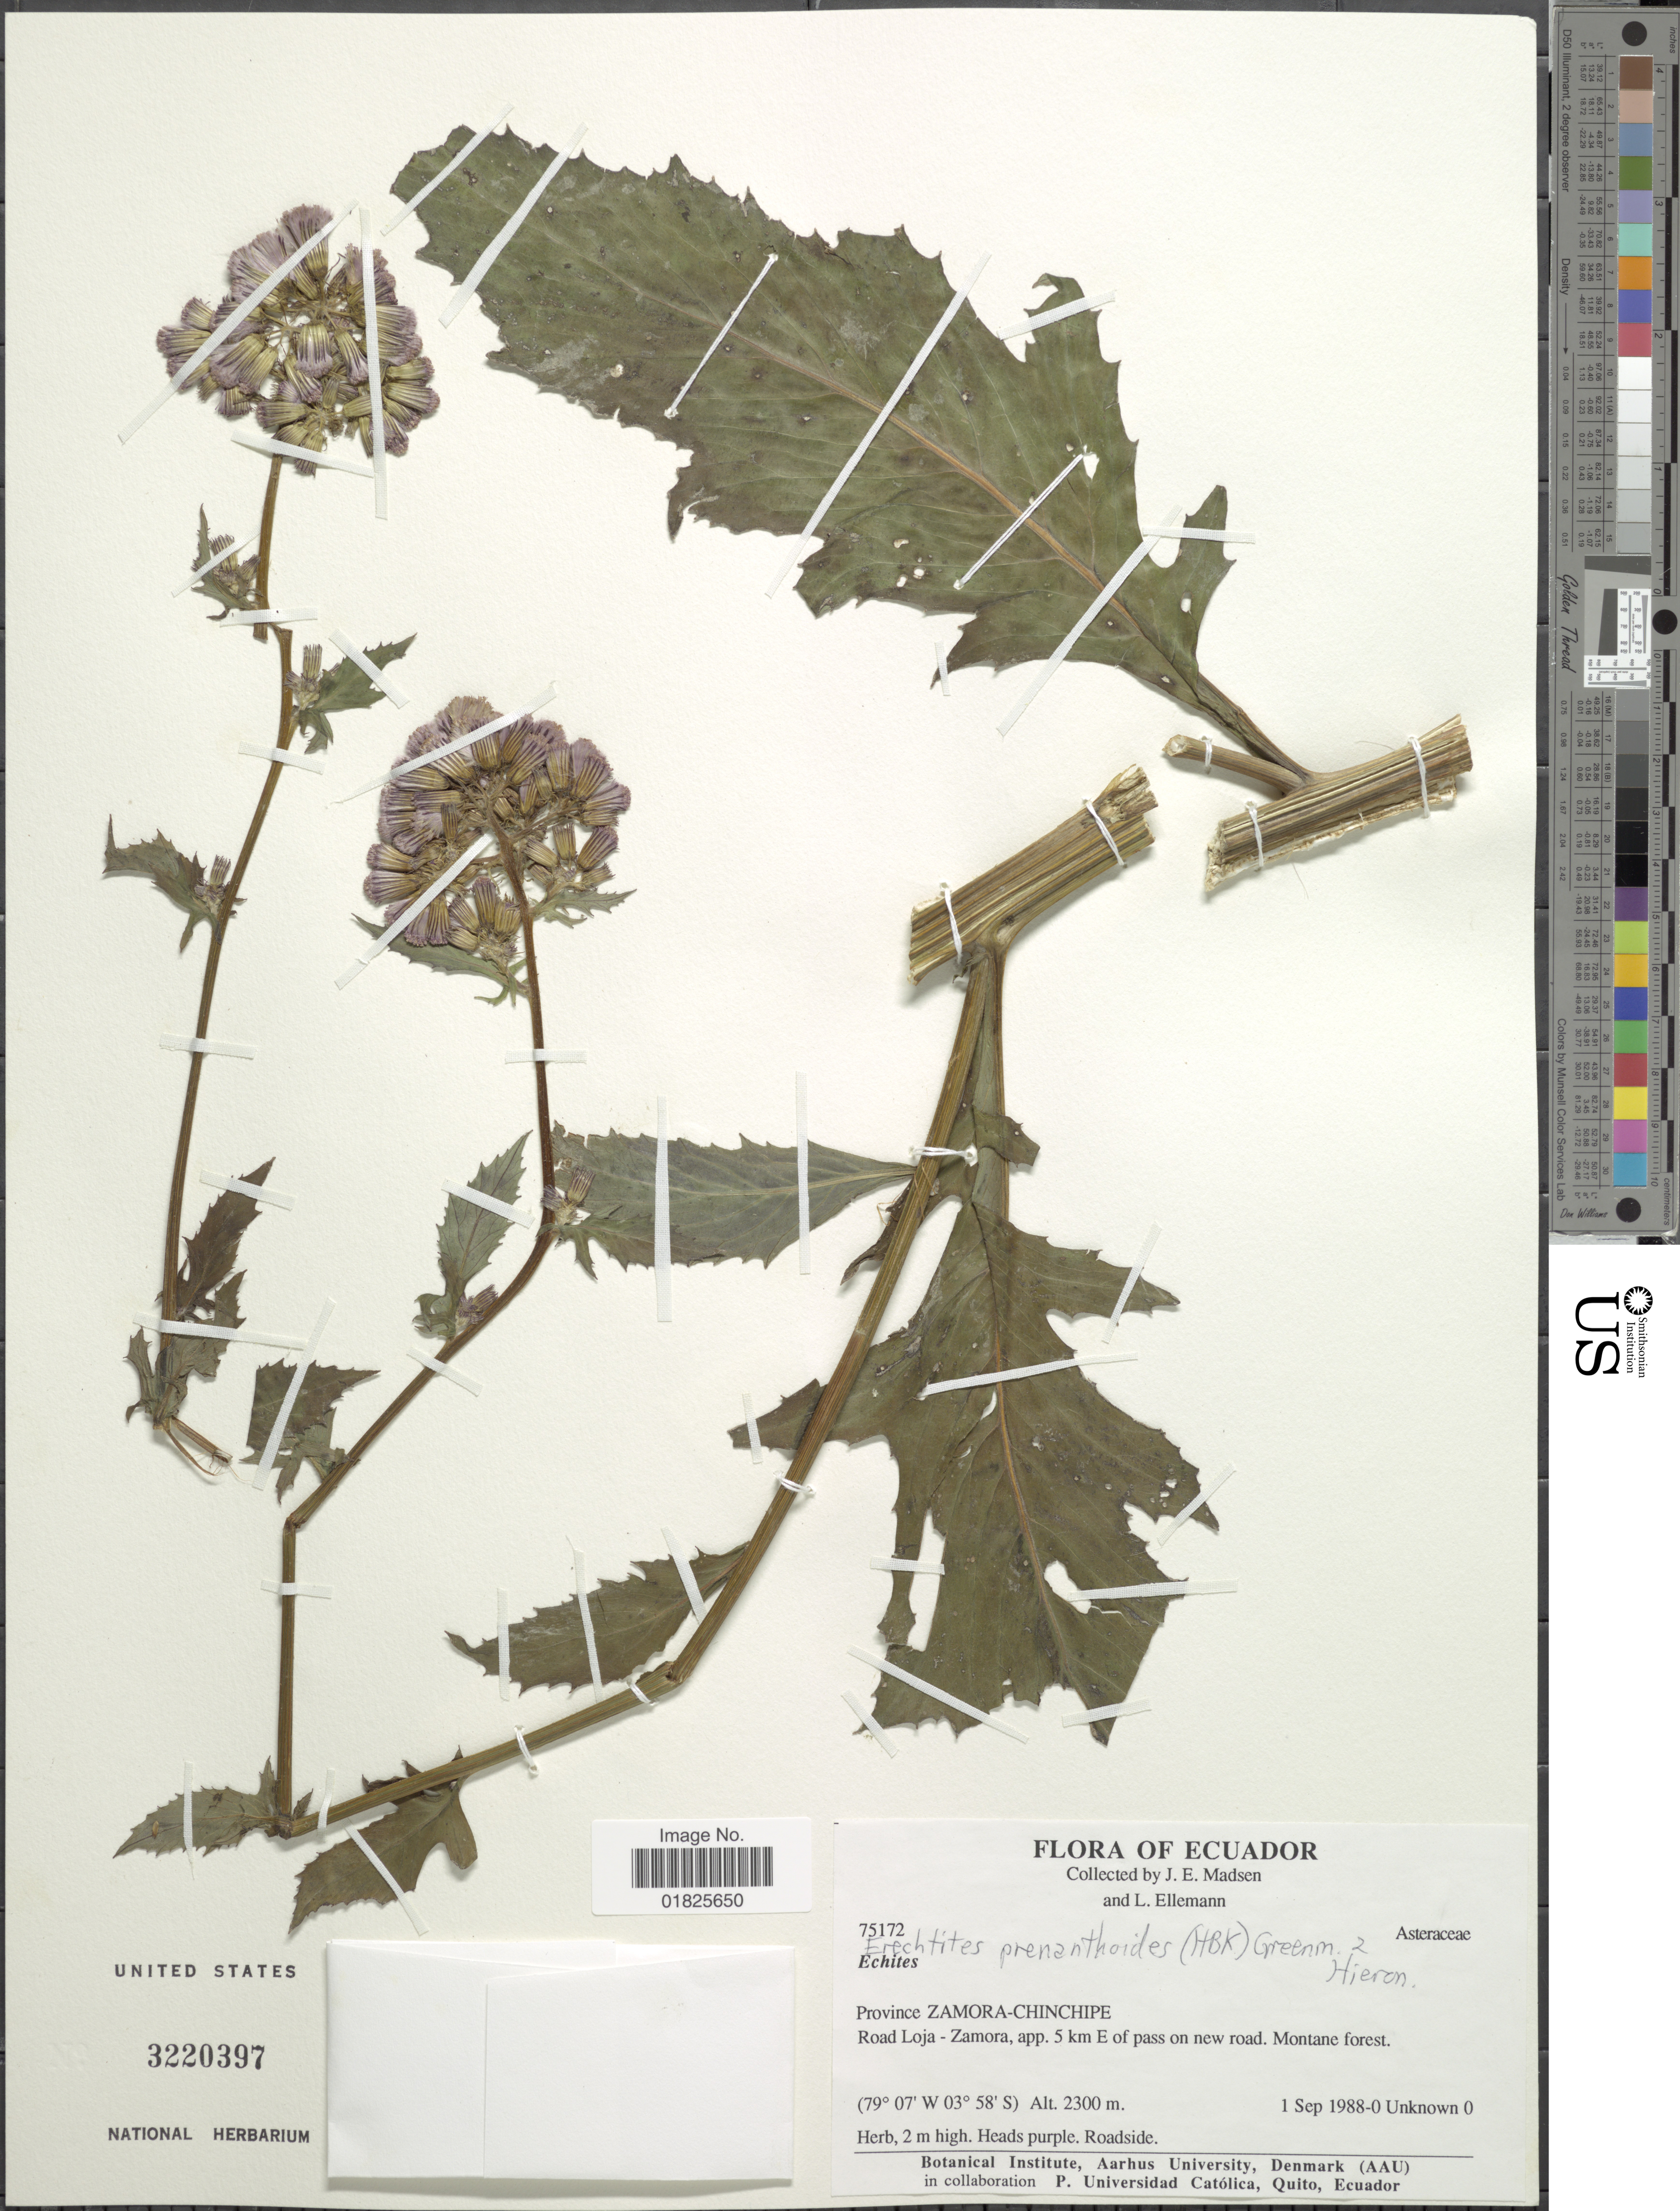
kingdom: Plantae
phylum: Tracheophyta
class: Magnoliopsida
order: Asterales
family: Asteraceae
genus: Erechtites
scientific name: Erechtites prenanthoides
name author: Hook. f.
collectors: J. E. Madsen & L. Ellemann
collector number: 75172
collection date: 1988-09-01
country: Ecuador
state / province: Zamora-Chinchipe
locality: Road Loja-Zamora, app. 5 km E of pass on new road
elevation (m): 2300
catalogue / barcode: US 3220397